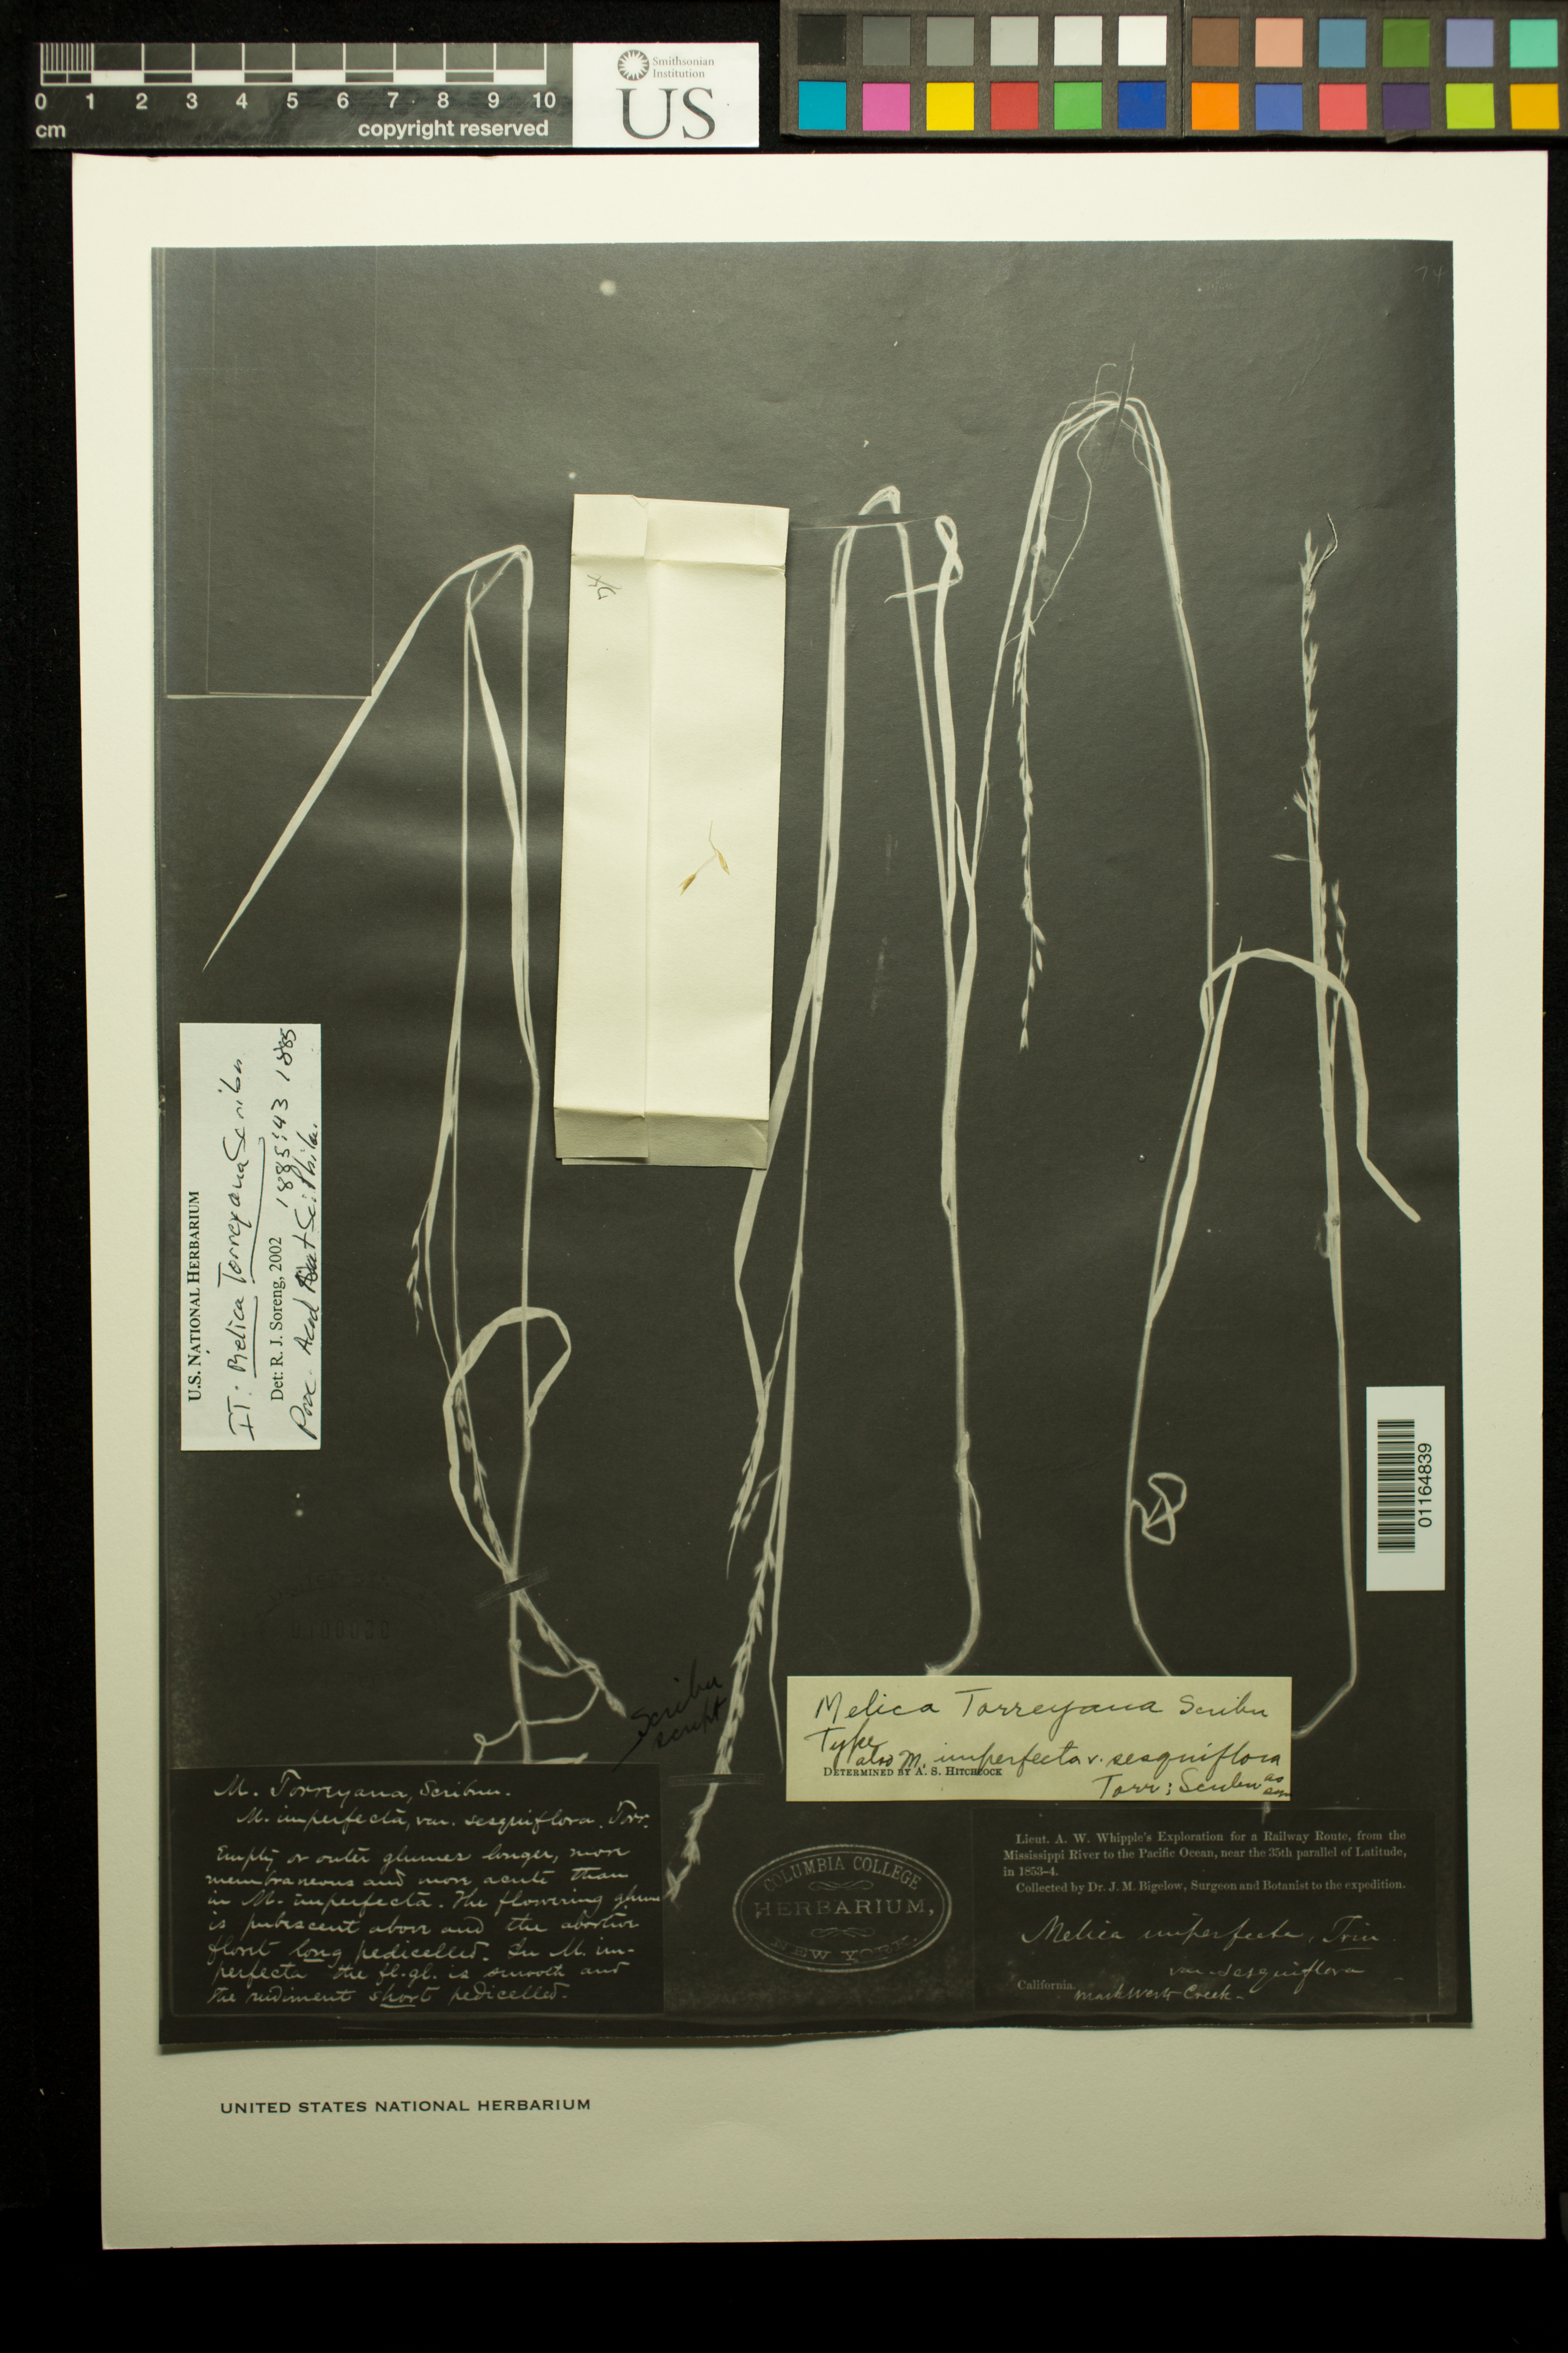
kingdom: Plantae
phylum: Tracheophyta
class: Liliopsida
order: Poales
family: Poaceae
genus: Melica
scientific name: Melica torreyana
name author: Scribn.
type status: Isosyntype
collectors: J. M. Bigelow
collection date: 1853/1854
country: United States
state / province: California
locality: near Lat. 35º N, Mark West's Creek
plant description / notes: Photostat and fragmentary material of type specimen ex herb. Columbia College (NY)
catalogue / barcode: US 100080